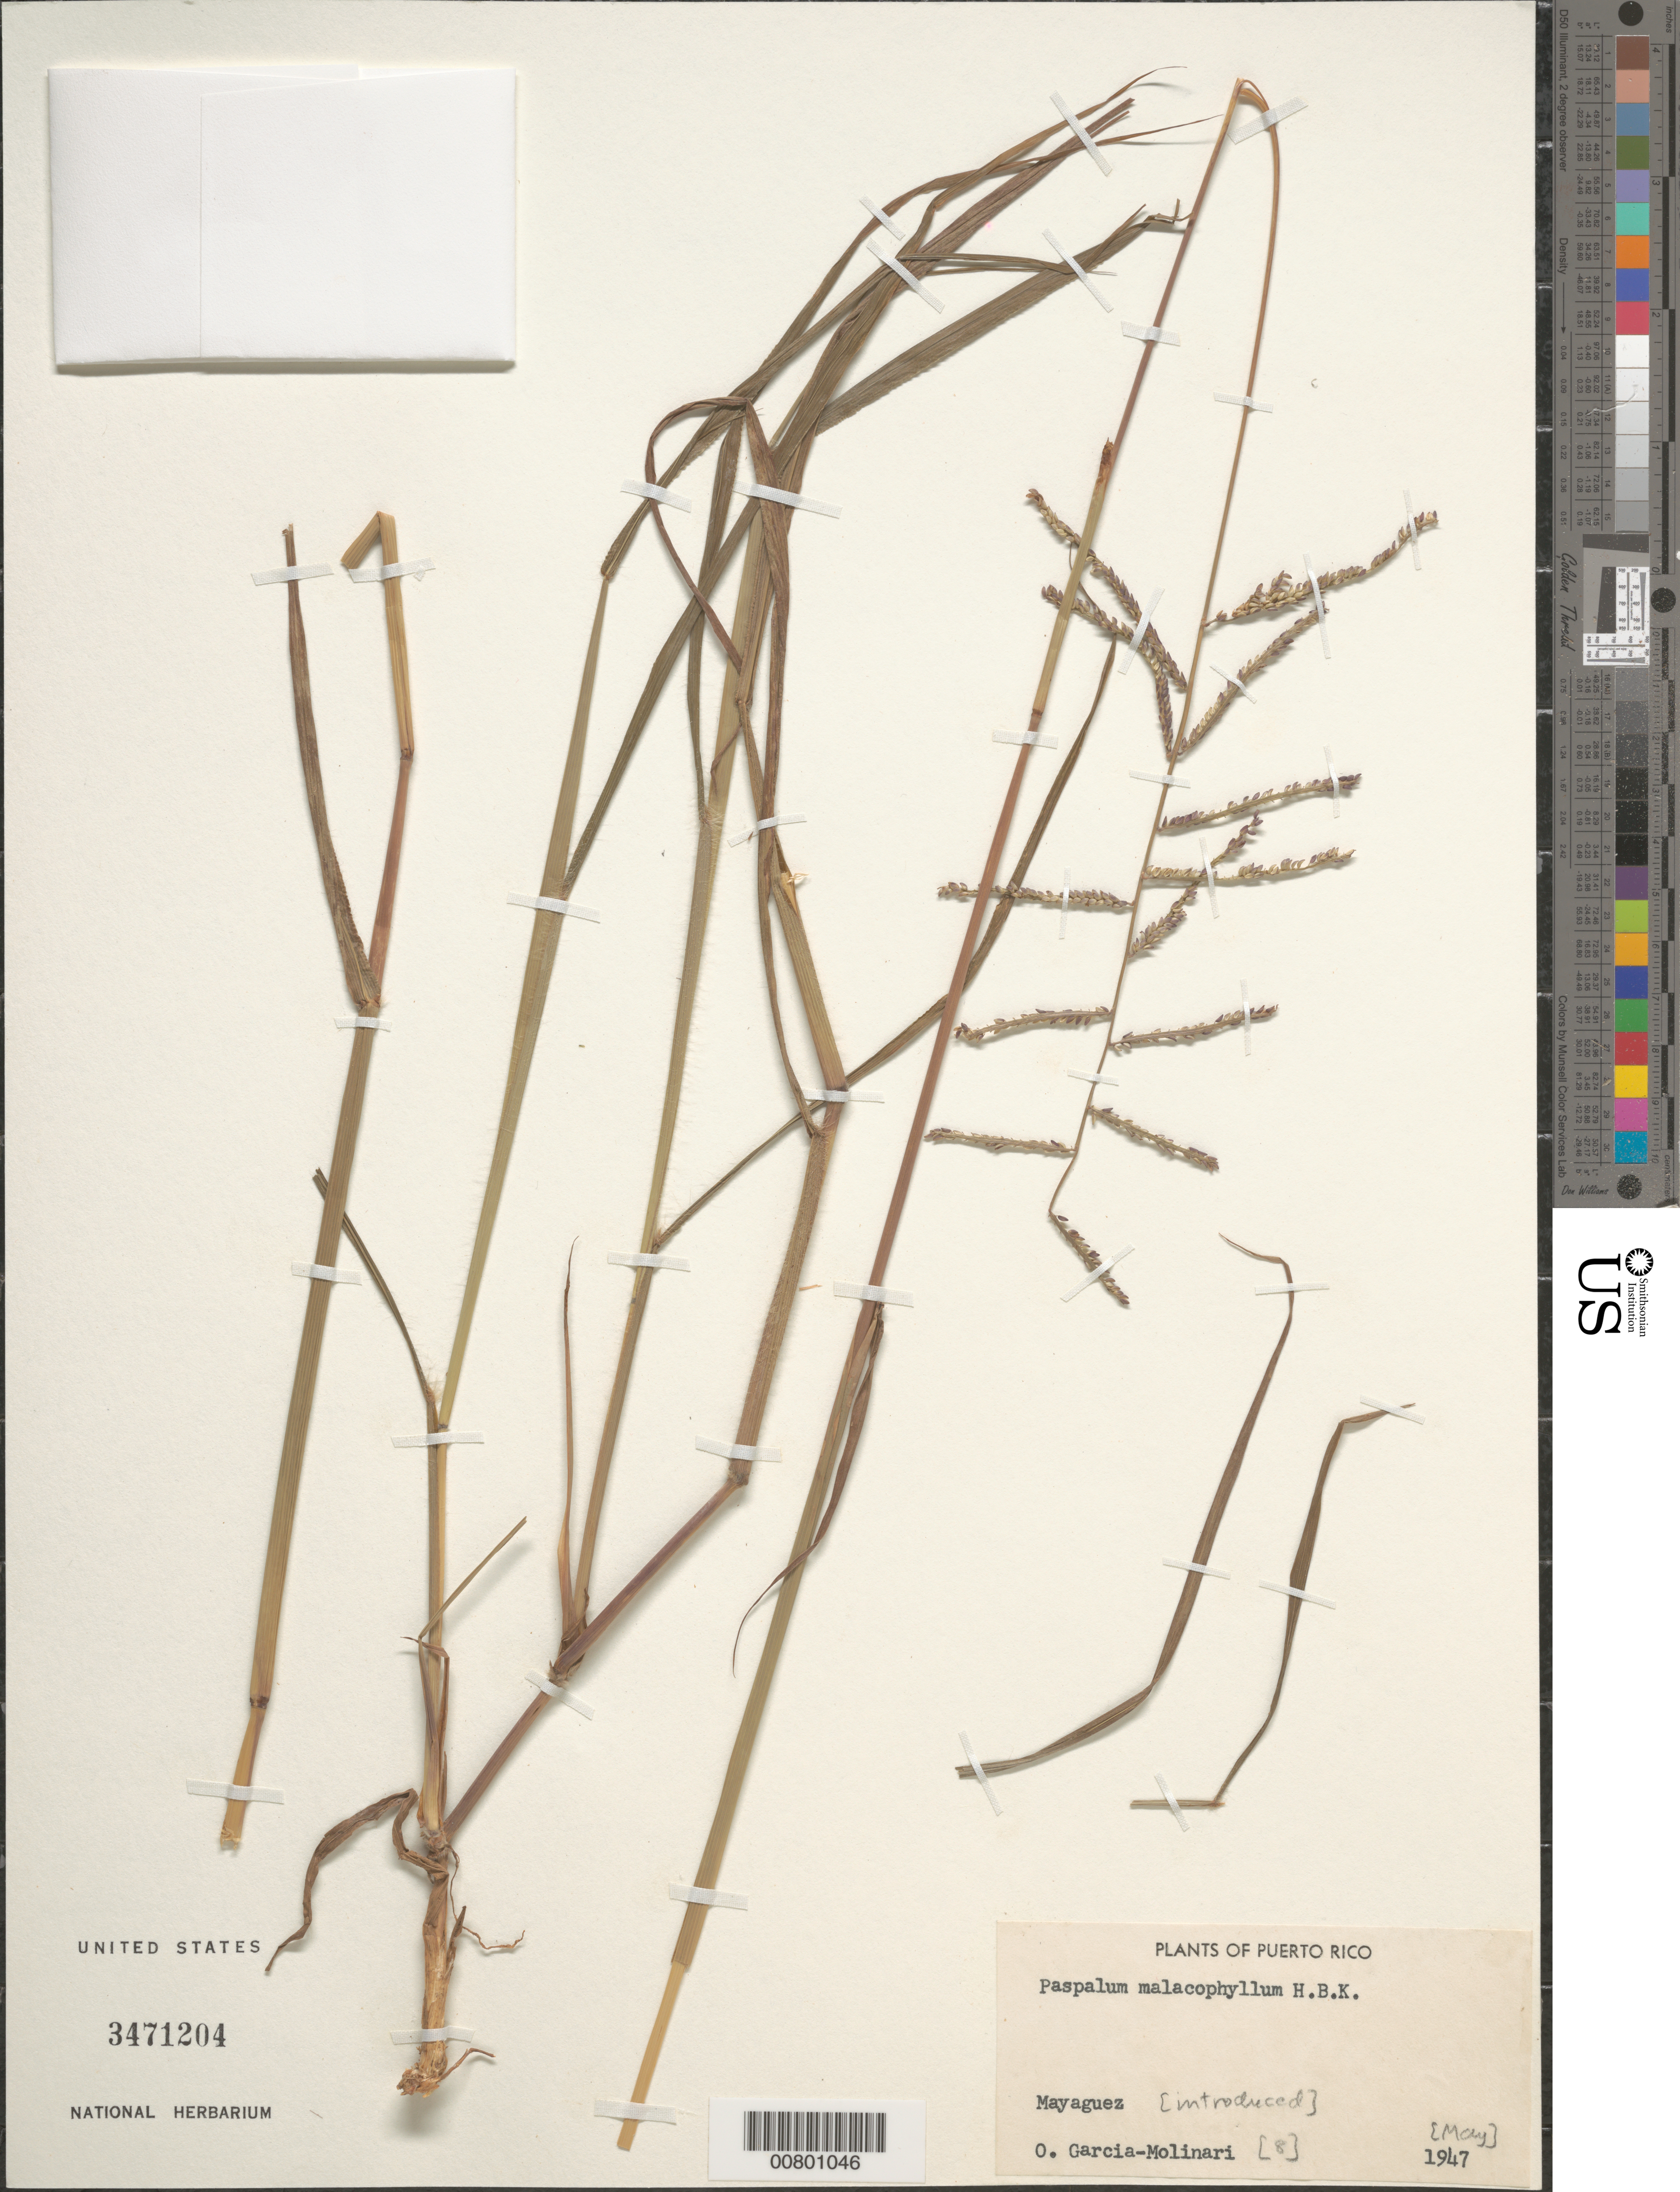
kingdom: Plantae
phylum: Tracheophyta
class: Liliopsida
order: Poales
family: Poaceae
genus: Paspalum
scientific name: Paspalum malacophyllum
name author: Trin.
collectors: O. García-Molinari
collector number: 8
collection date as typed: May 1947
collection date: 1947-05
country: Puerto Rico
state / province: Mayagüez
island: Puerto Rico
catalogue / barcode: US 3471204